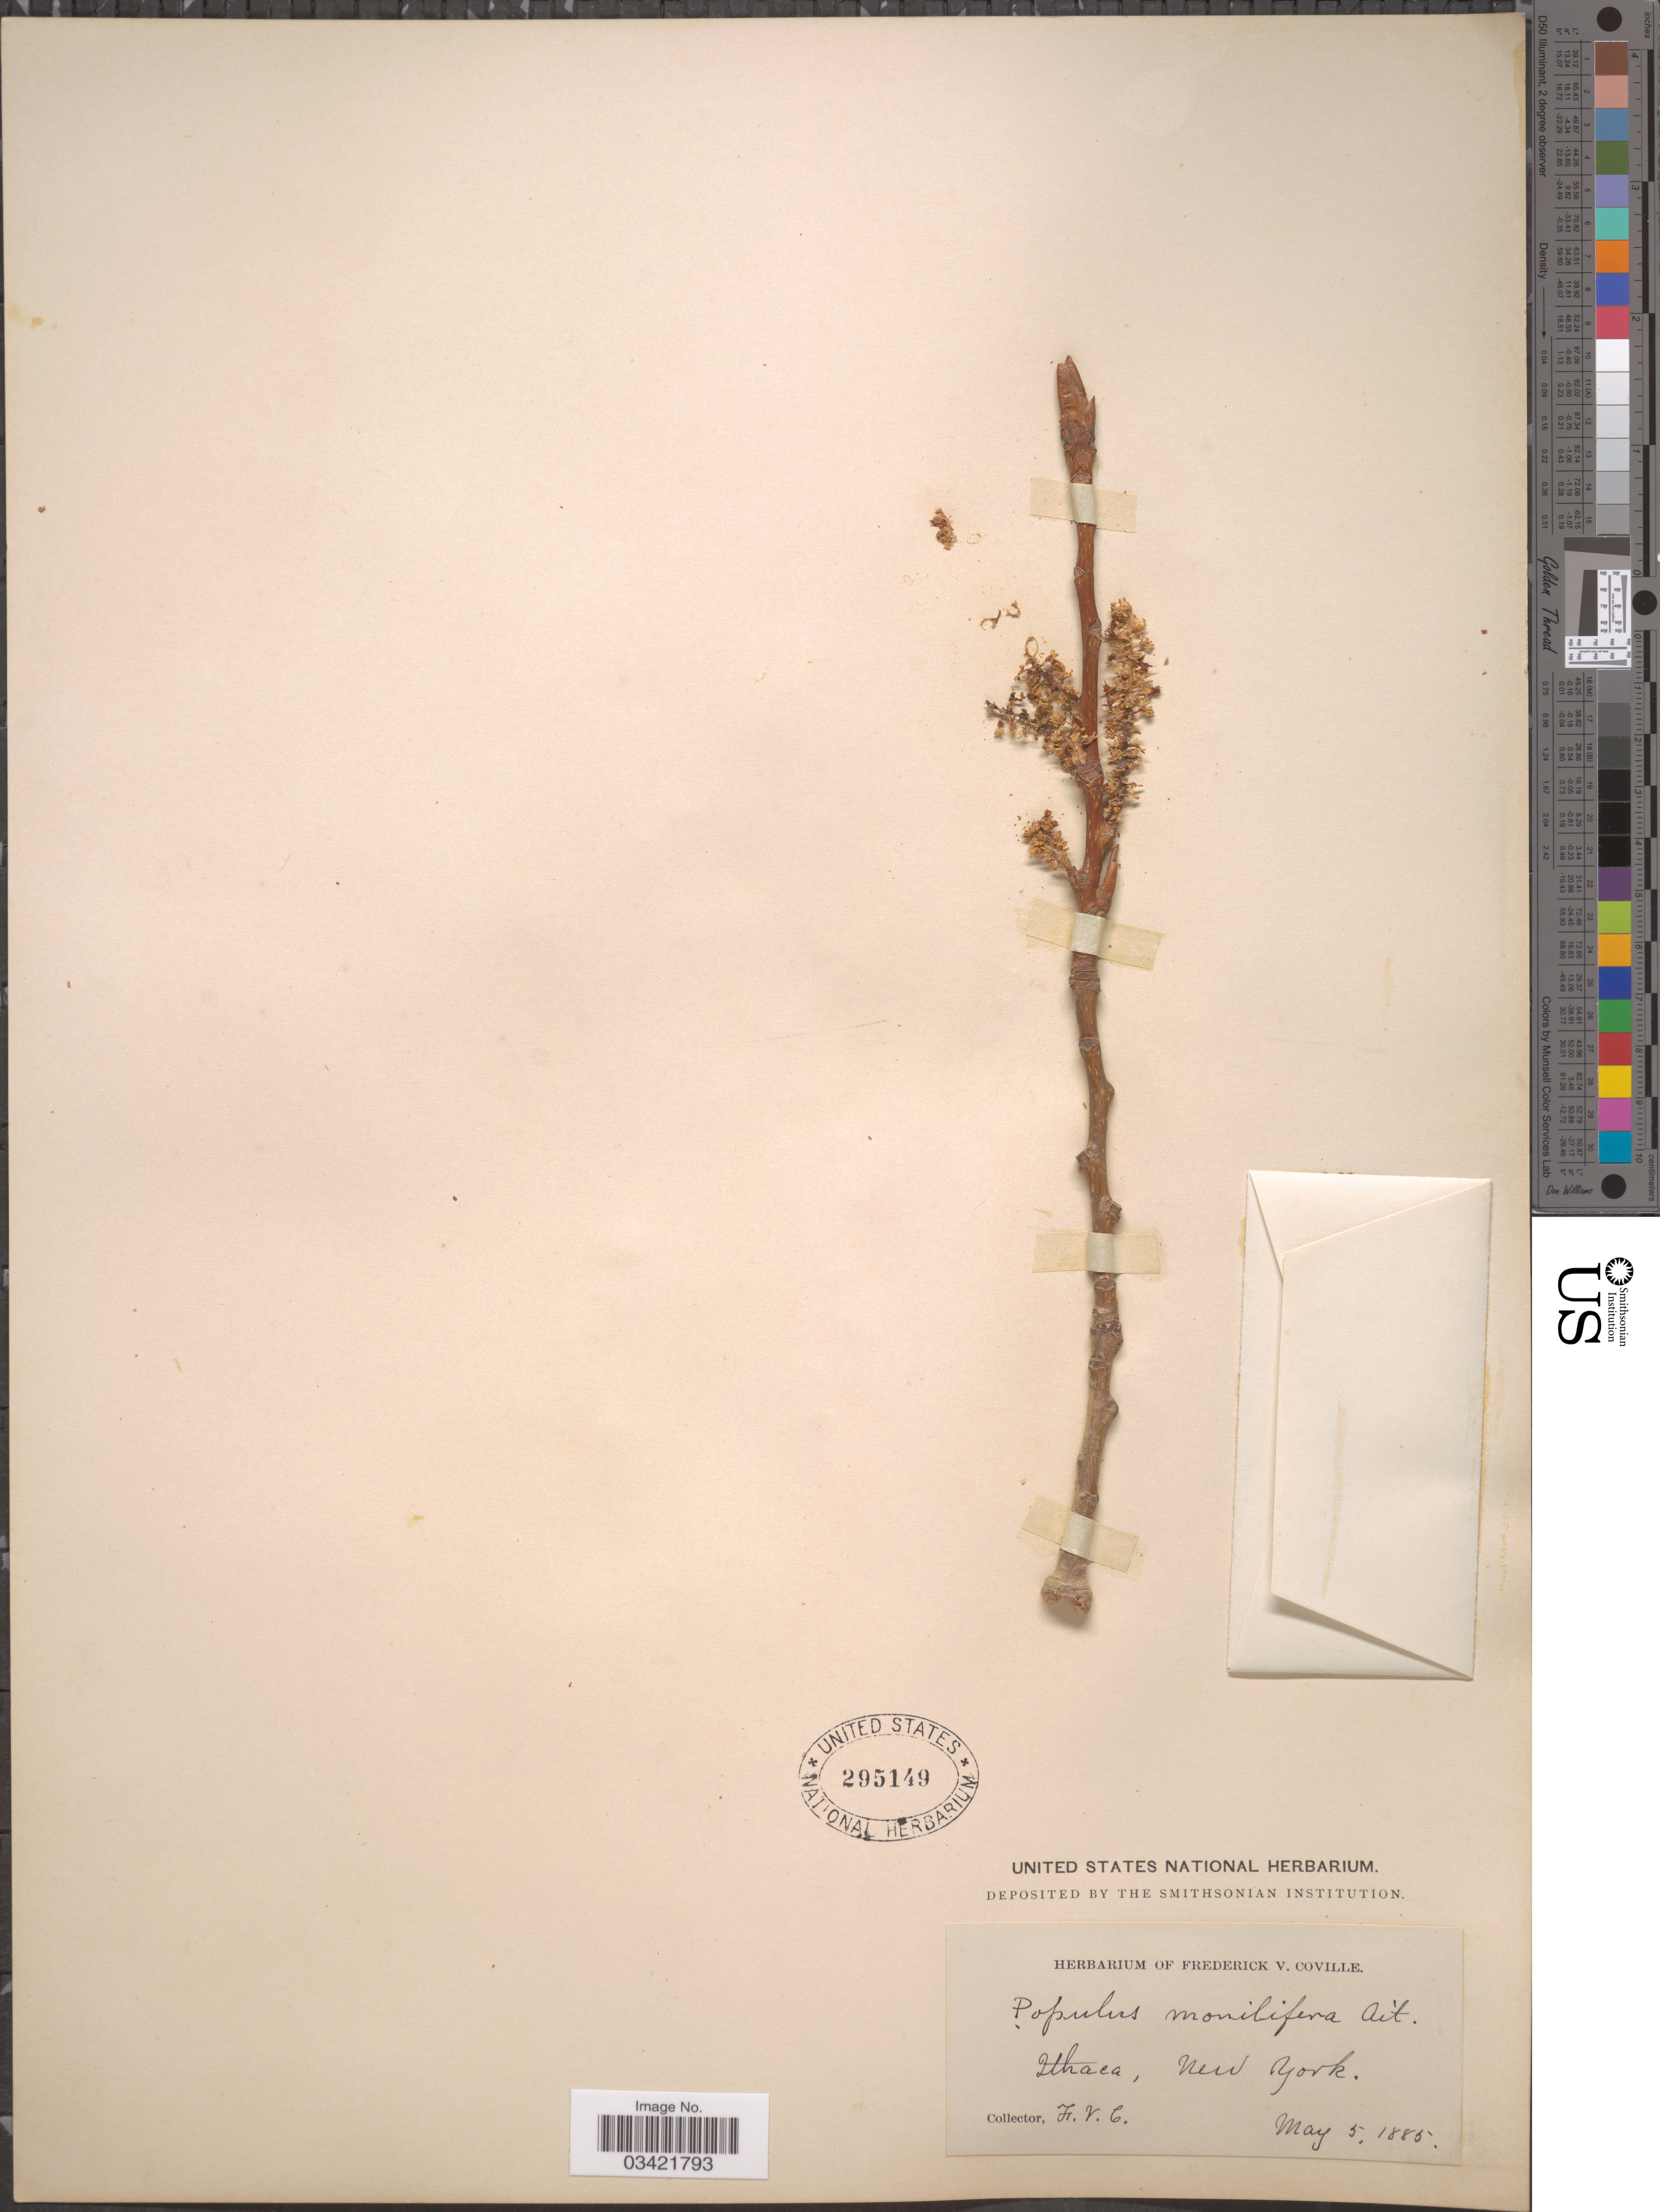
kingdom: Plantae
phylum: Tracheophyta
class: Magnoliopsida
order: Malpighiales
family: Salicaceae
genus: Populus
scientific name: Populus deltoides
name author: W. Bartram ex Marshall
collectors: F. V. Coville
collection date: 1885-08-05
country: United States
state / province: New York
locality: Ithaca.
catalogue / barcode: US 295149